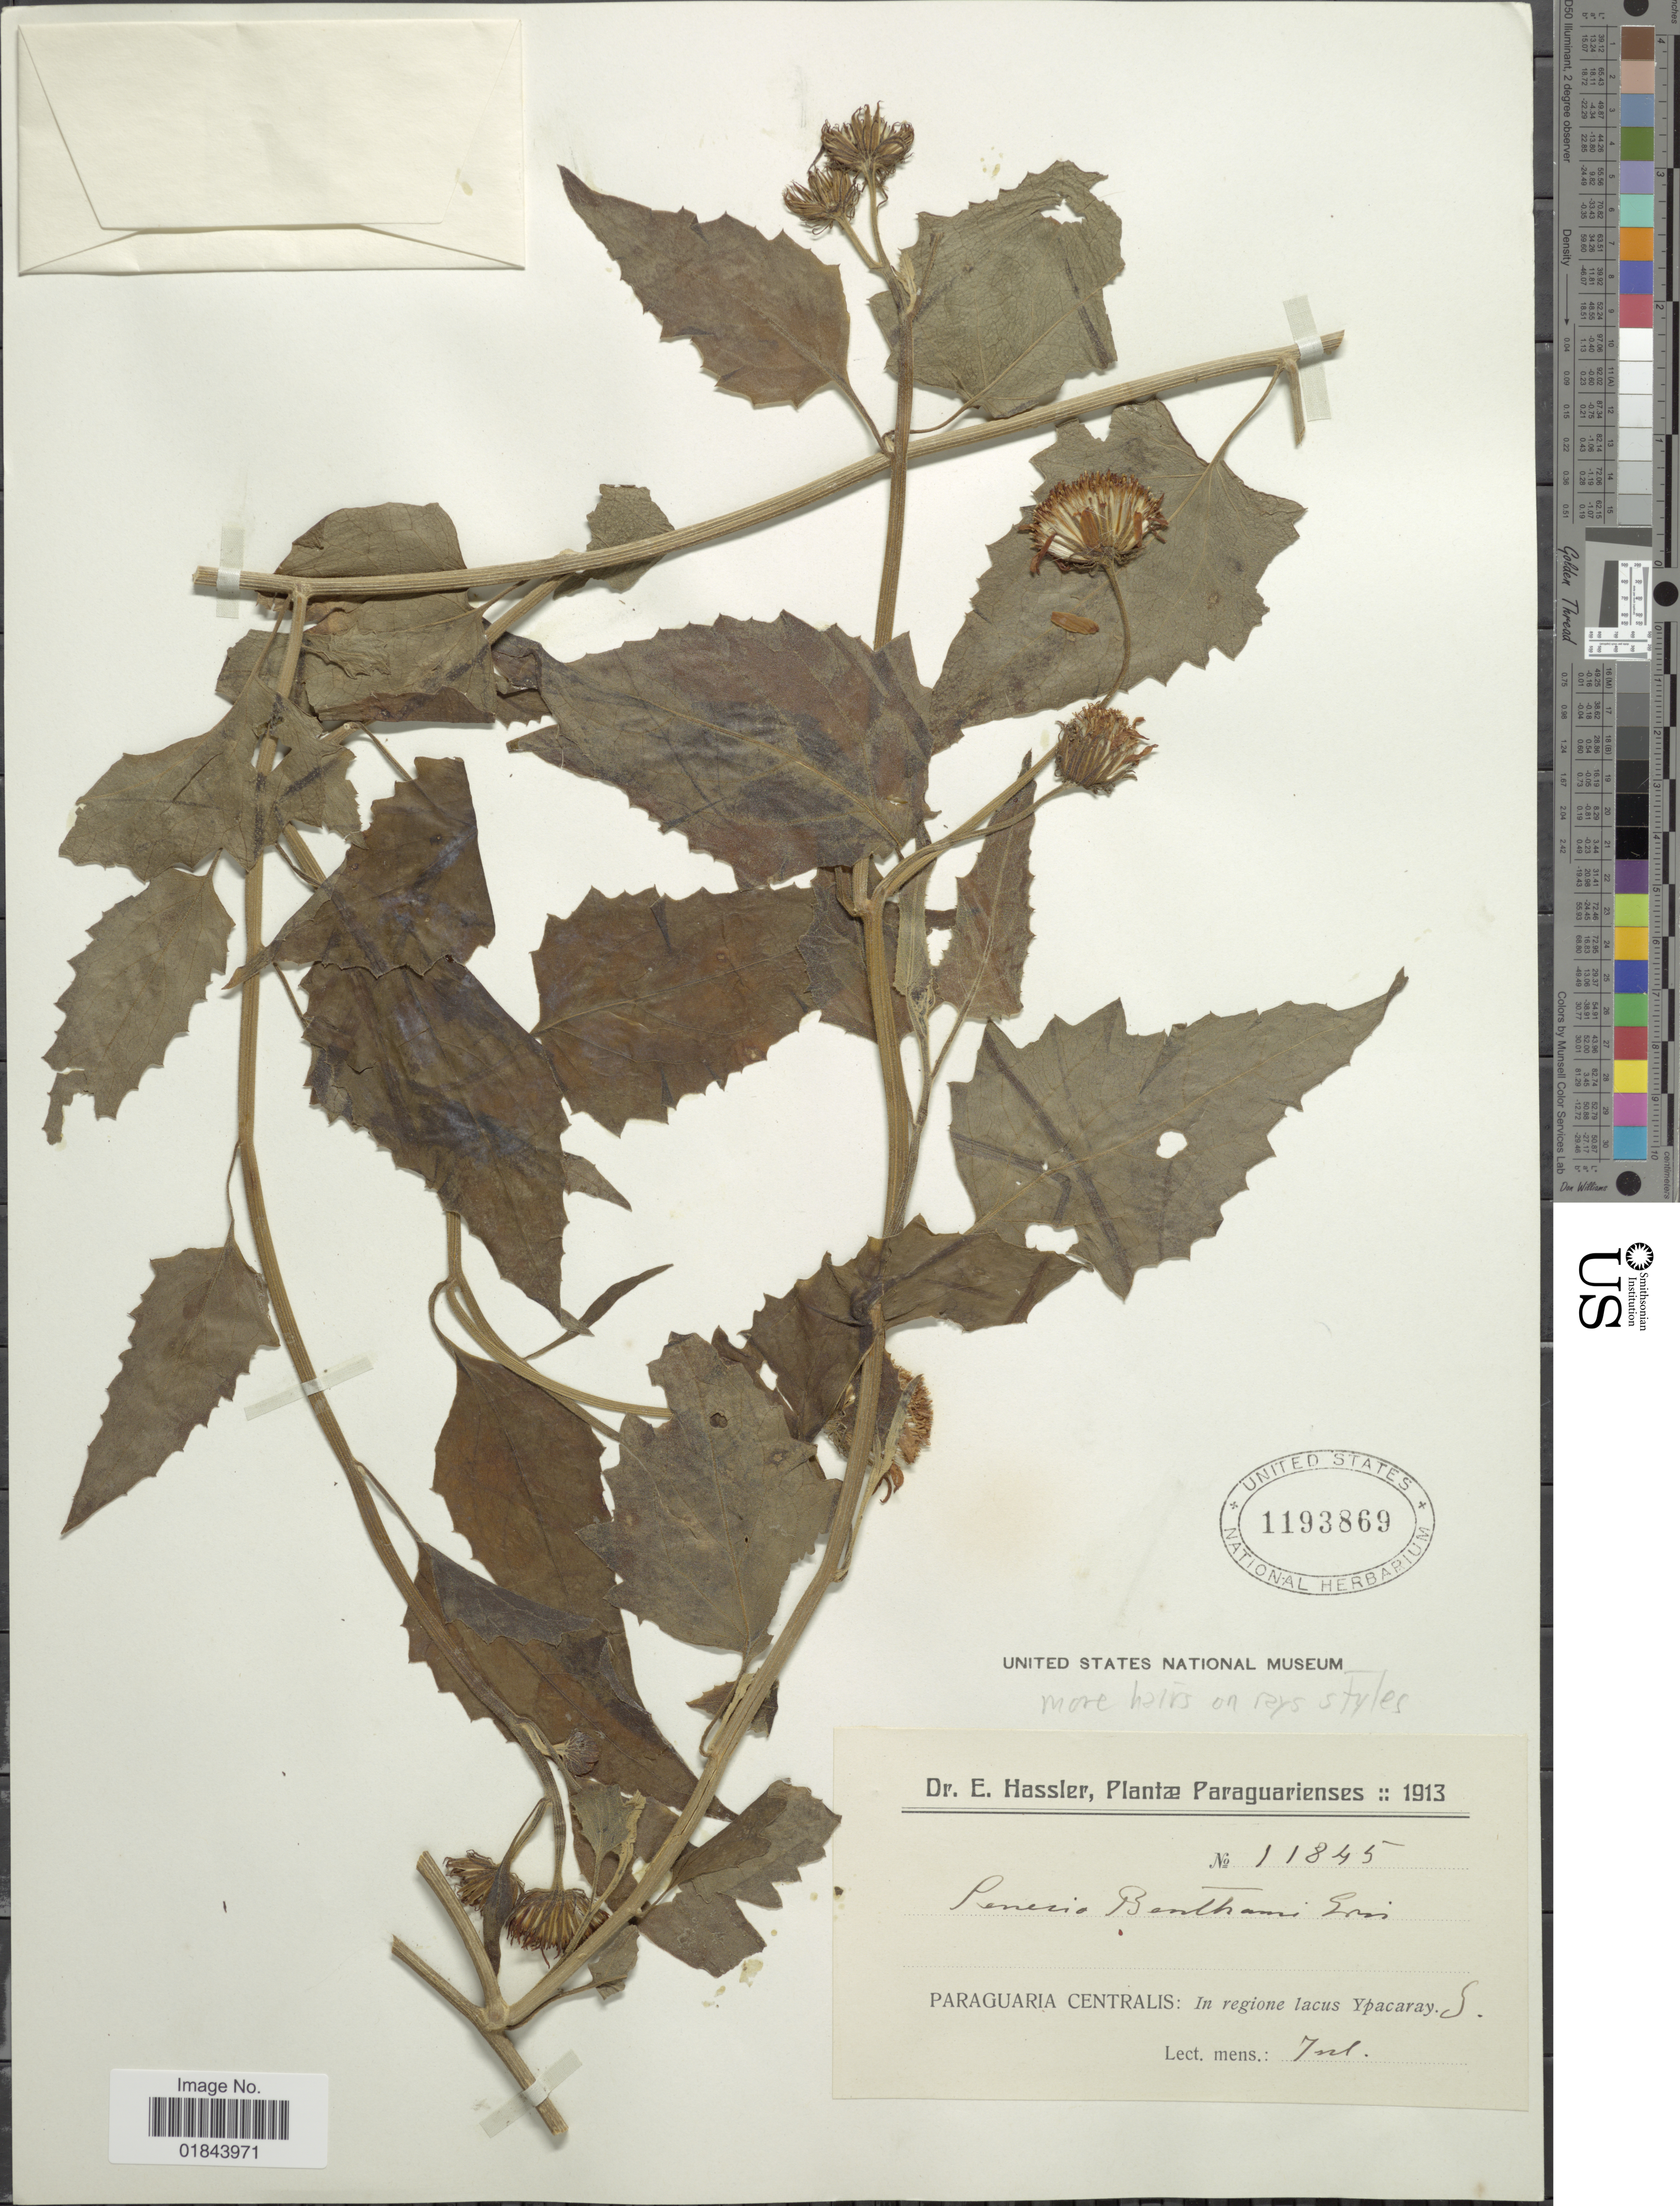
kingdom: Plantae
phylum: Tracheophyta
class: Magnoliopsida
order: Asterales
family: Asteraceae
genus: Pseudogynoxys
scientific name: Pseudogynoxys cabrerae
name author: H. Rob. & Cuatrec.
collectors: E. Hassler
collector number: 11845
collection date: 1913-07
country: Paraguay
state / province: Central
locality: Paraguaria Centralis: In regione lacus Ypacaray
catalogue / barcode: US 1193869